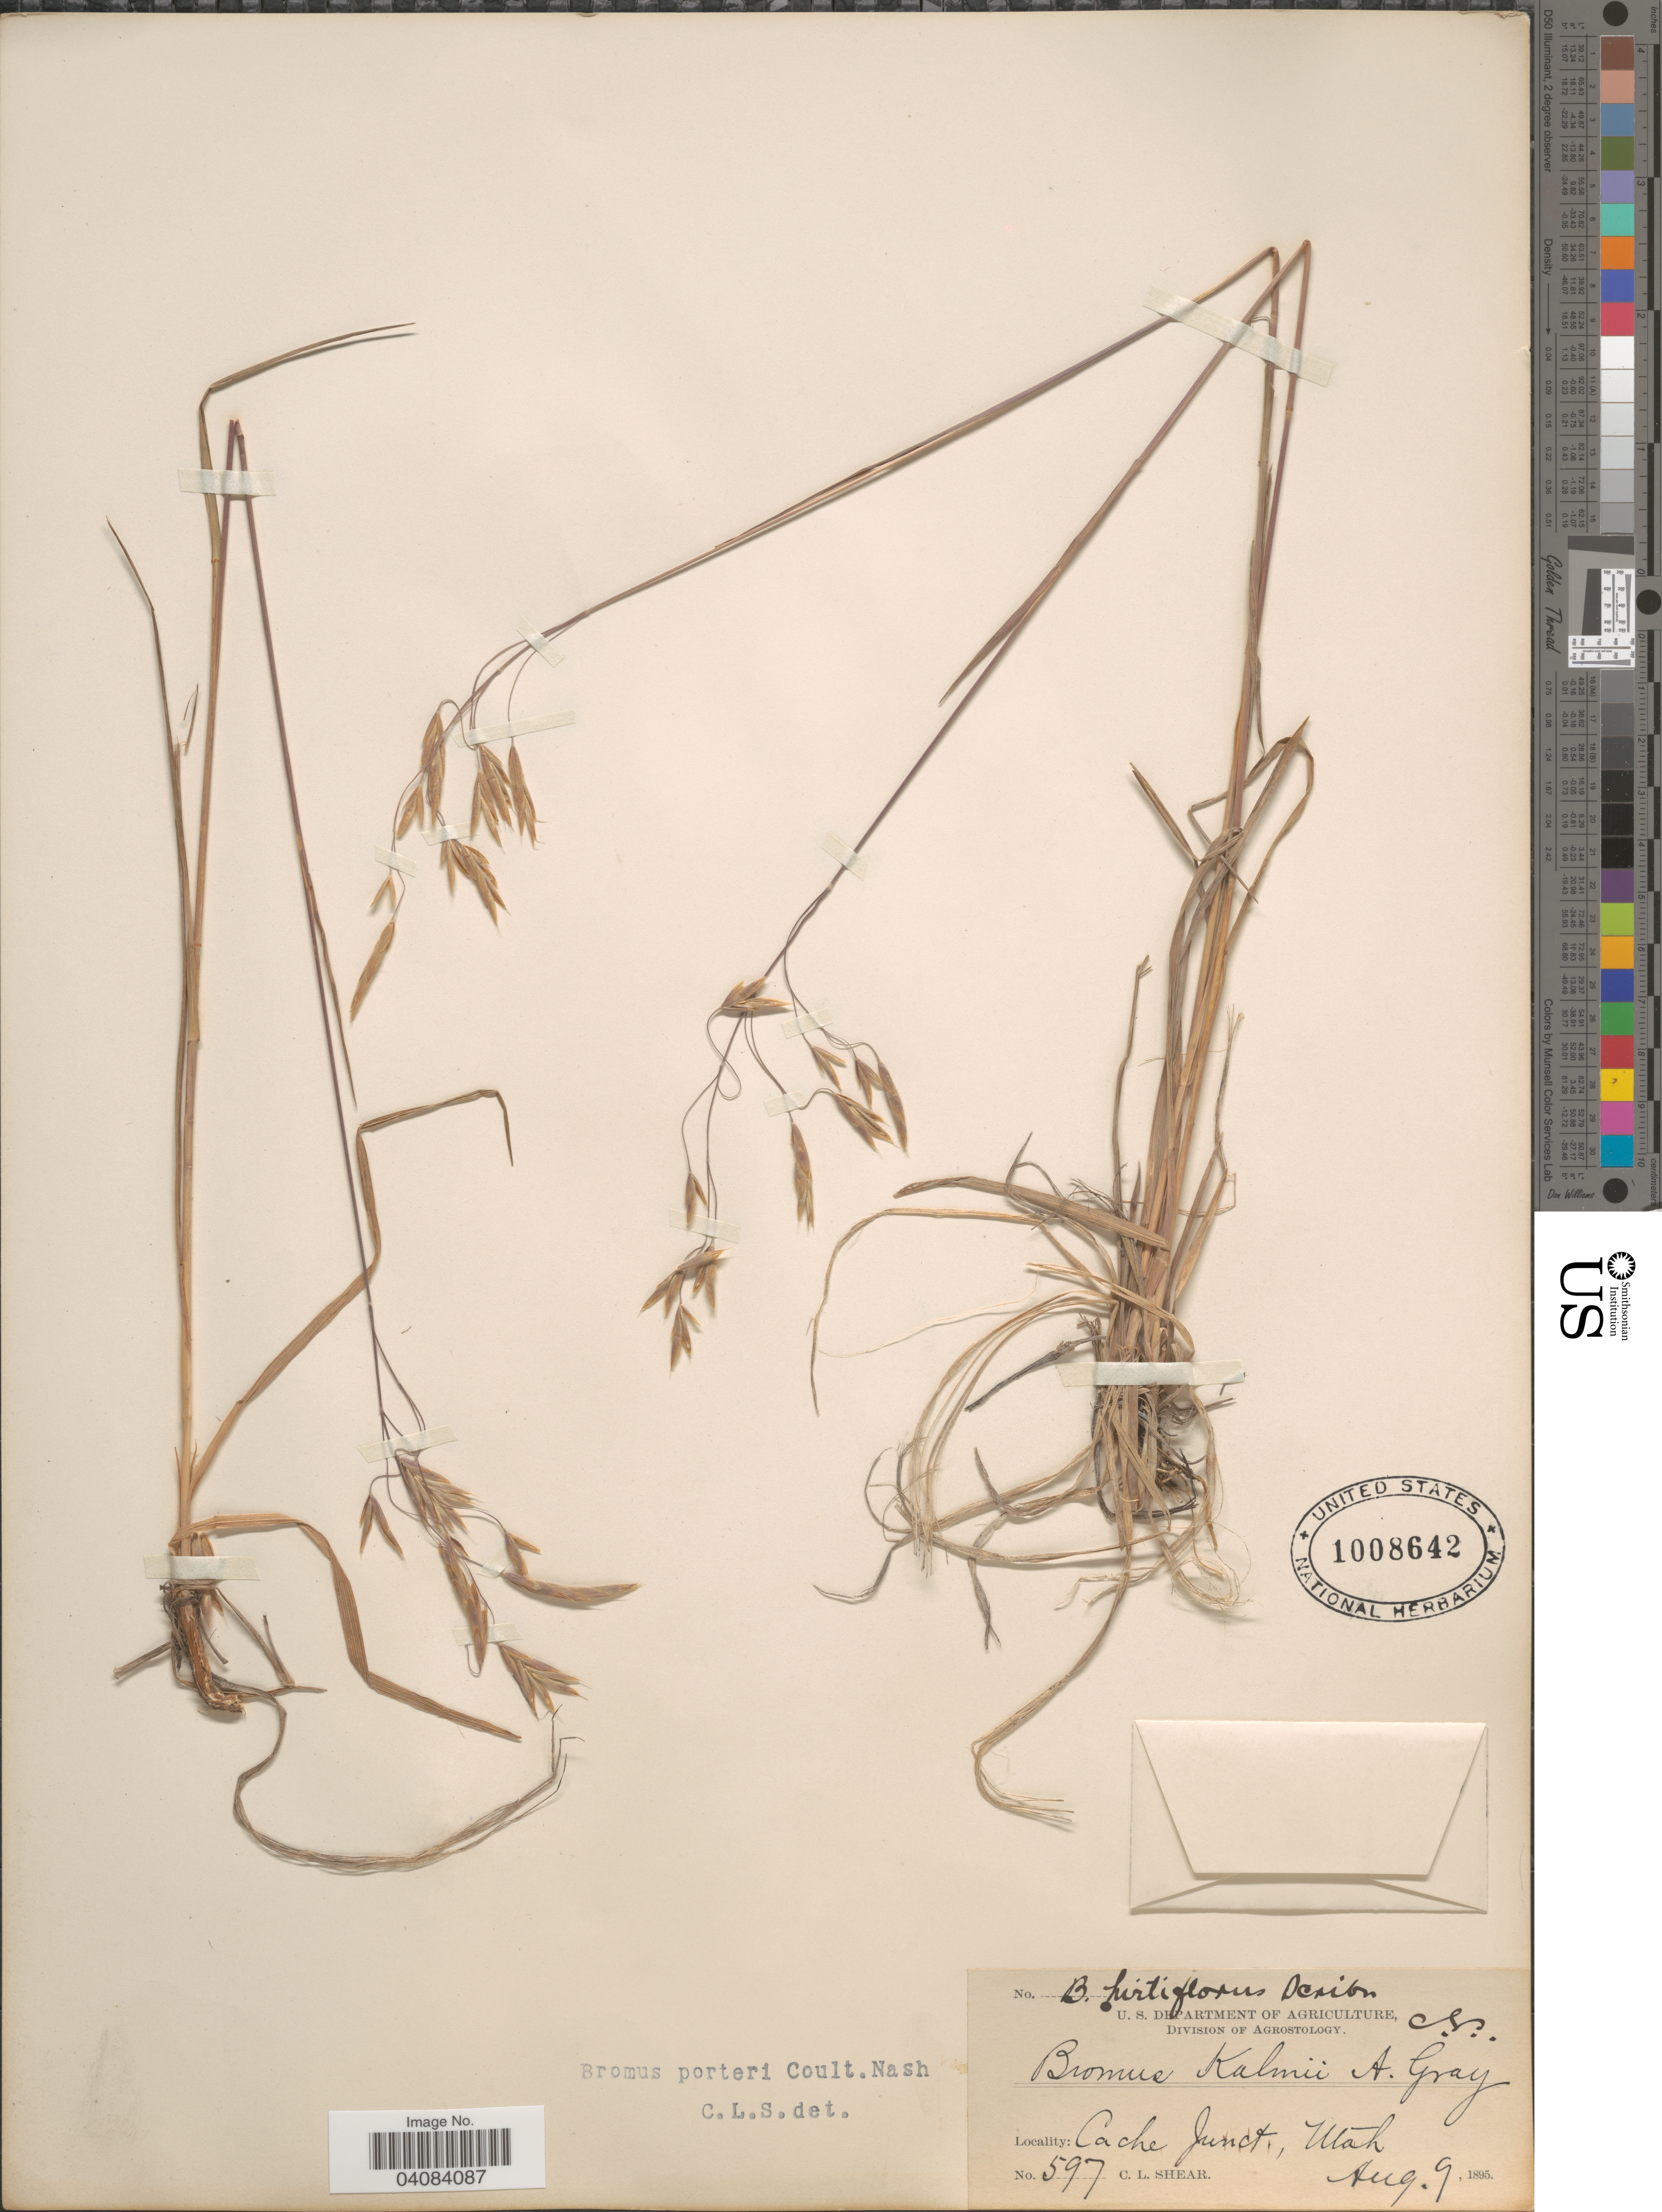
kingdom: Plantae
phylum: Tracheophyta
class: Liliopsida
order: Poales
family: Poaceae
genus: Bromus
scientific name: Bromus porteri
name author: (J.M. Coult.) Nash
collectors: C. L. Shear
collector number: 597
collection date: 1895-08-09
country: United States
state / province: Utah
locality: Cache Junct.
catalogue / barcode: US 1008642